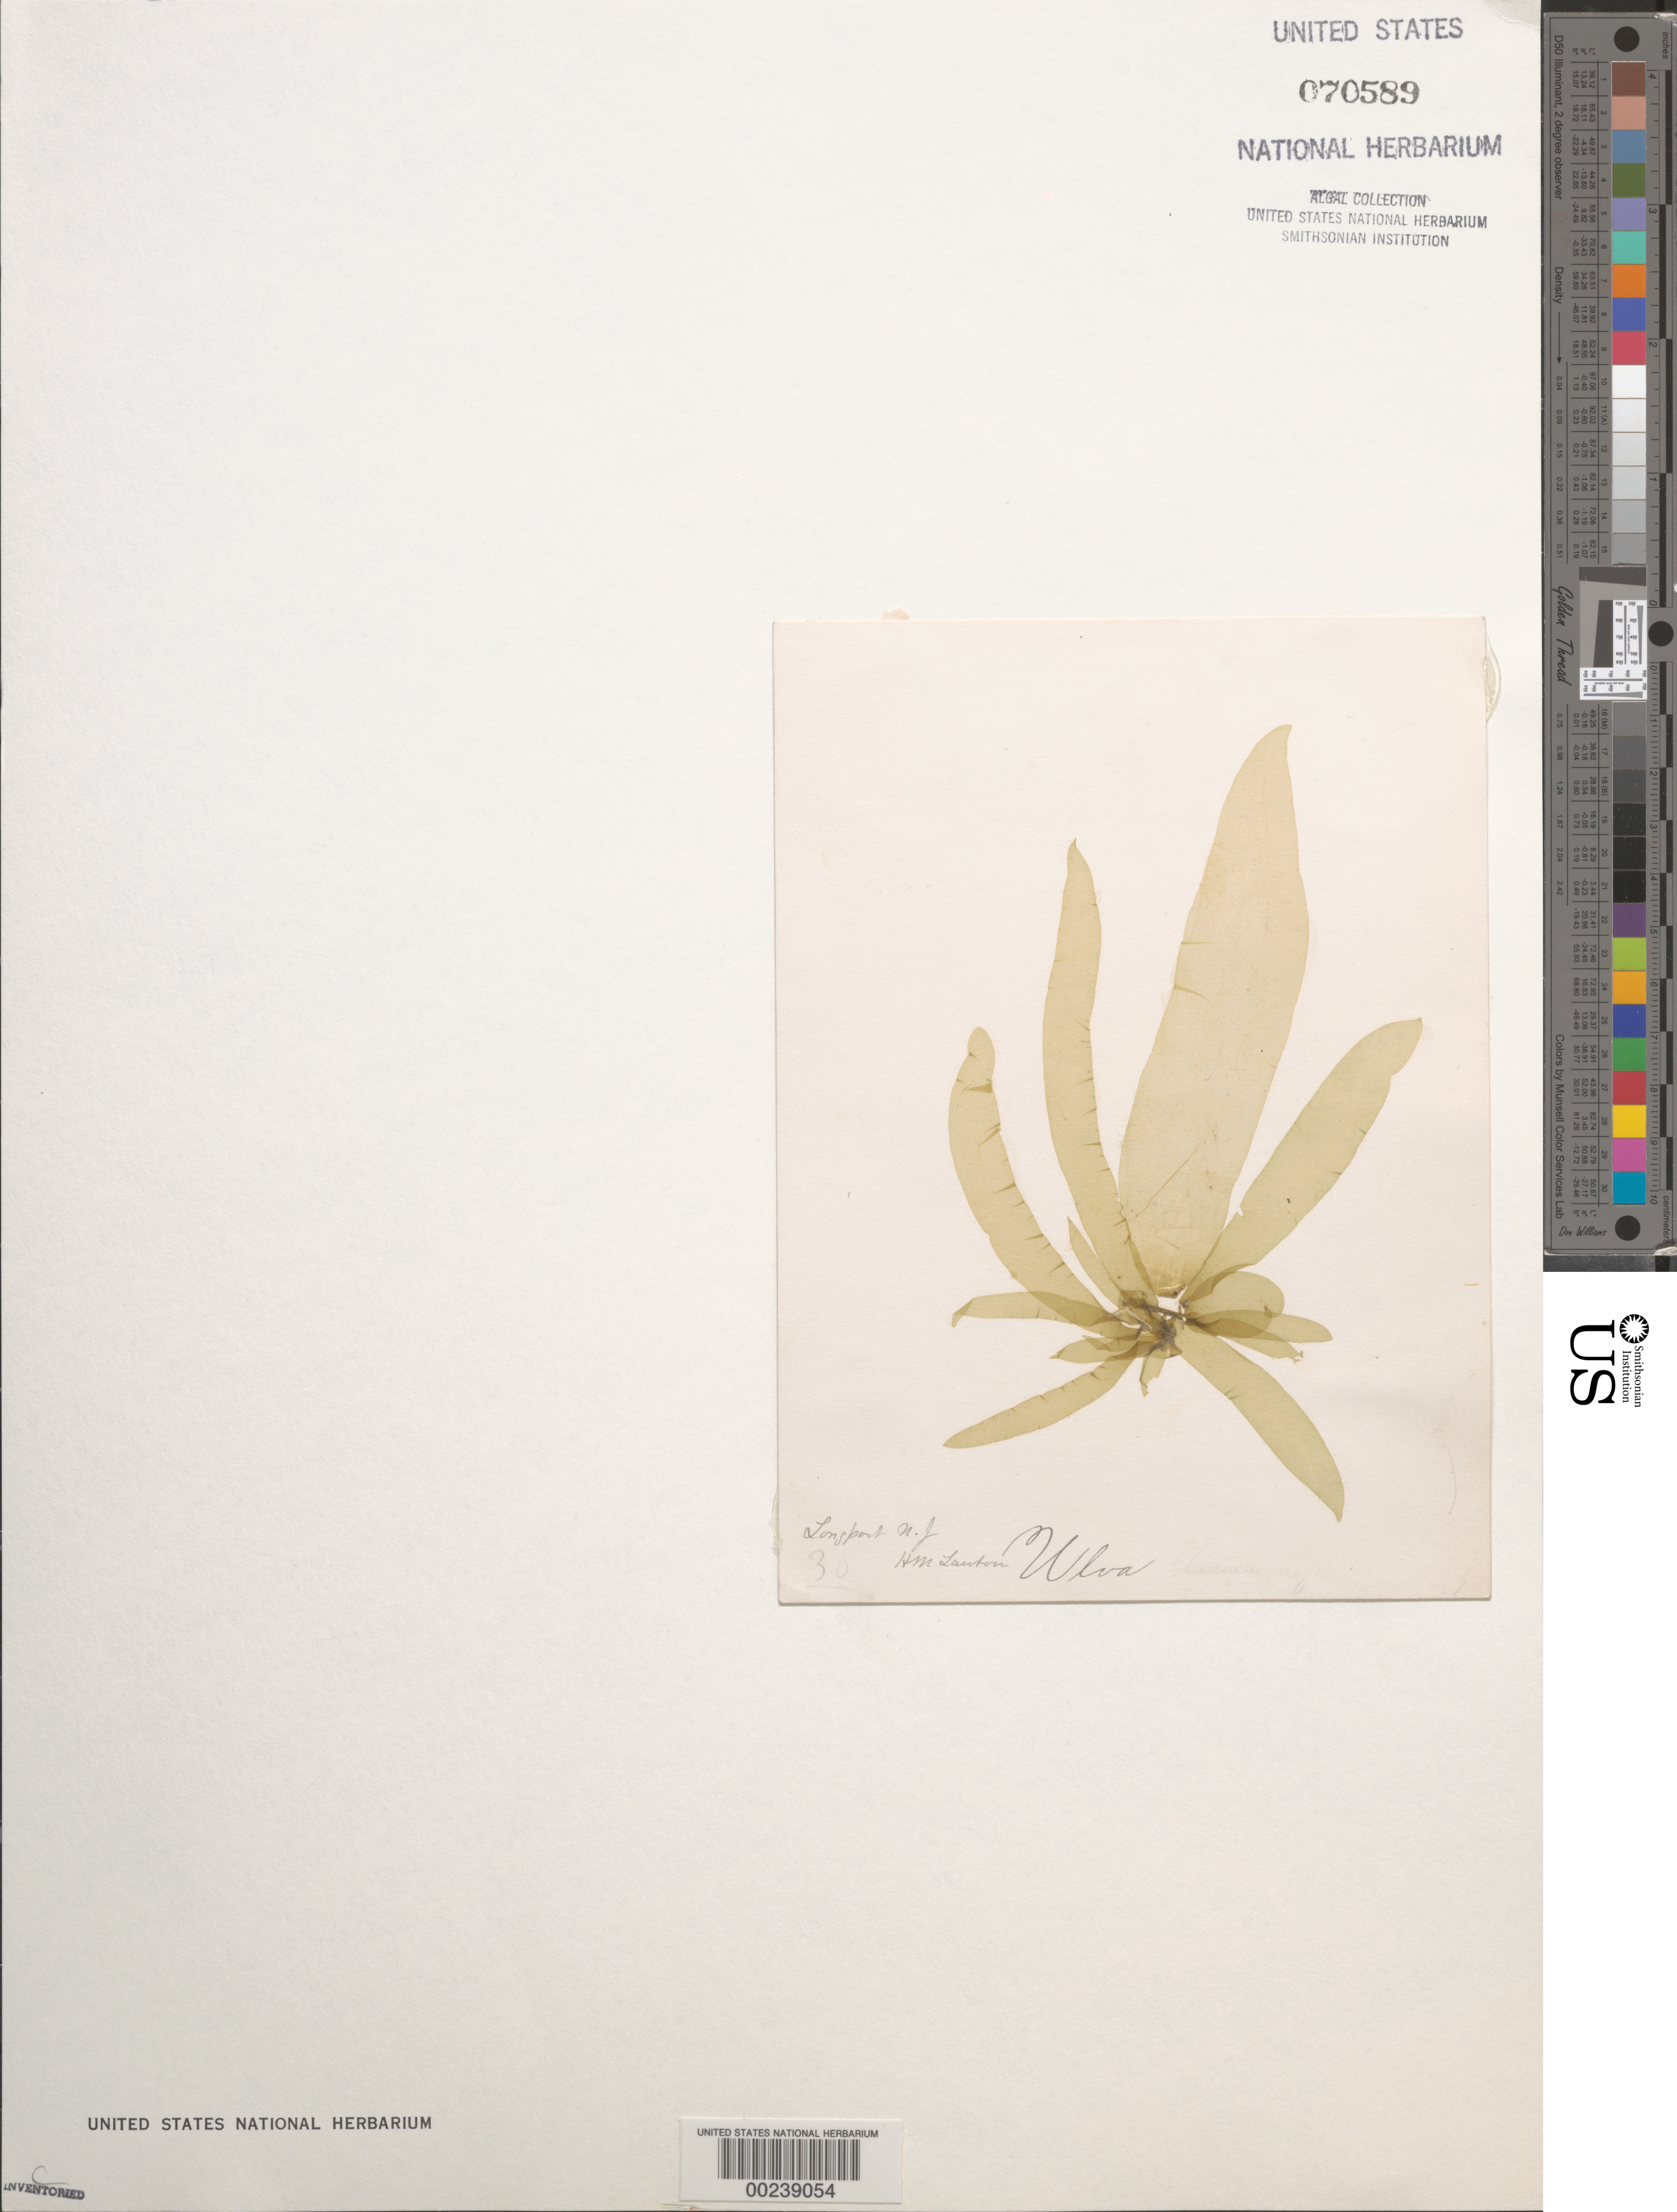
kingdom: Plantae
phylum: Chlorophyta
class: Ulvophyceae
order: Ulvales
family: Ulvaceae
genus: Ulva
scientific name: Ulva lactuca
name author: L.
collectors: H. Lawton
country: United States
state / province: New Jersey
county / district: Atlantic County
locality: Longport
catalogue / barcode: US 70589